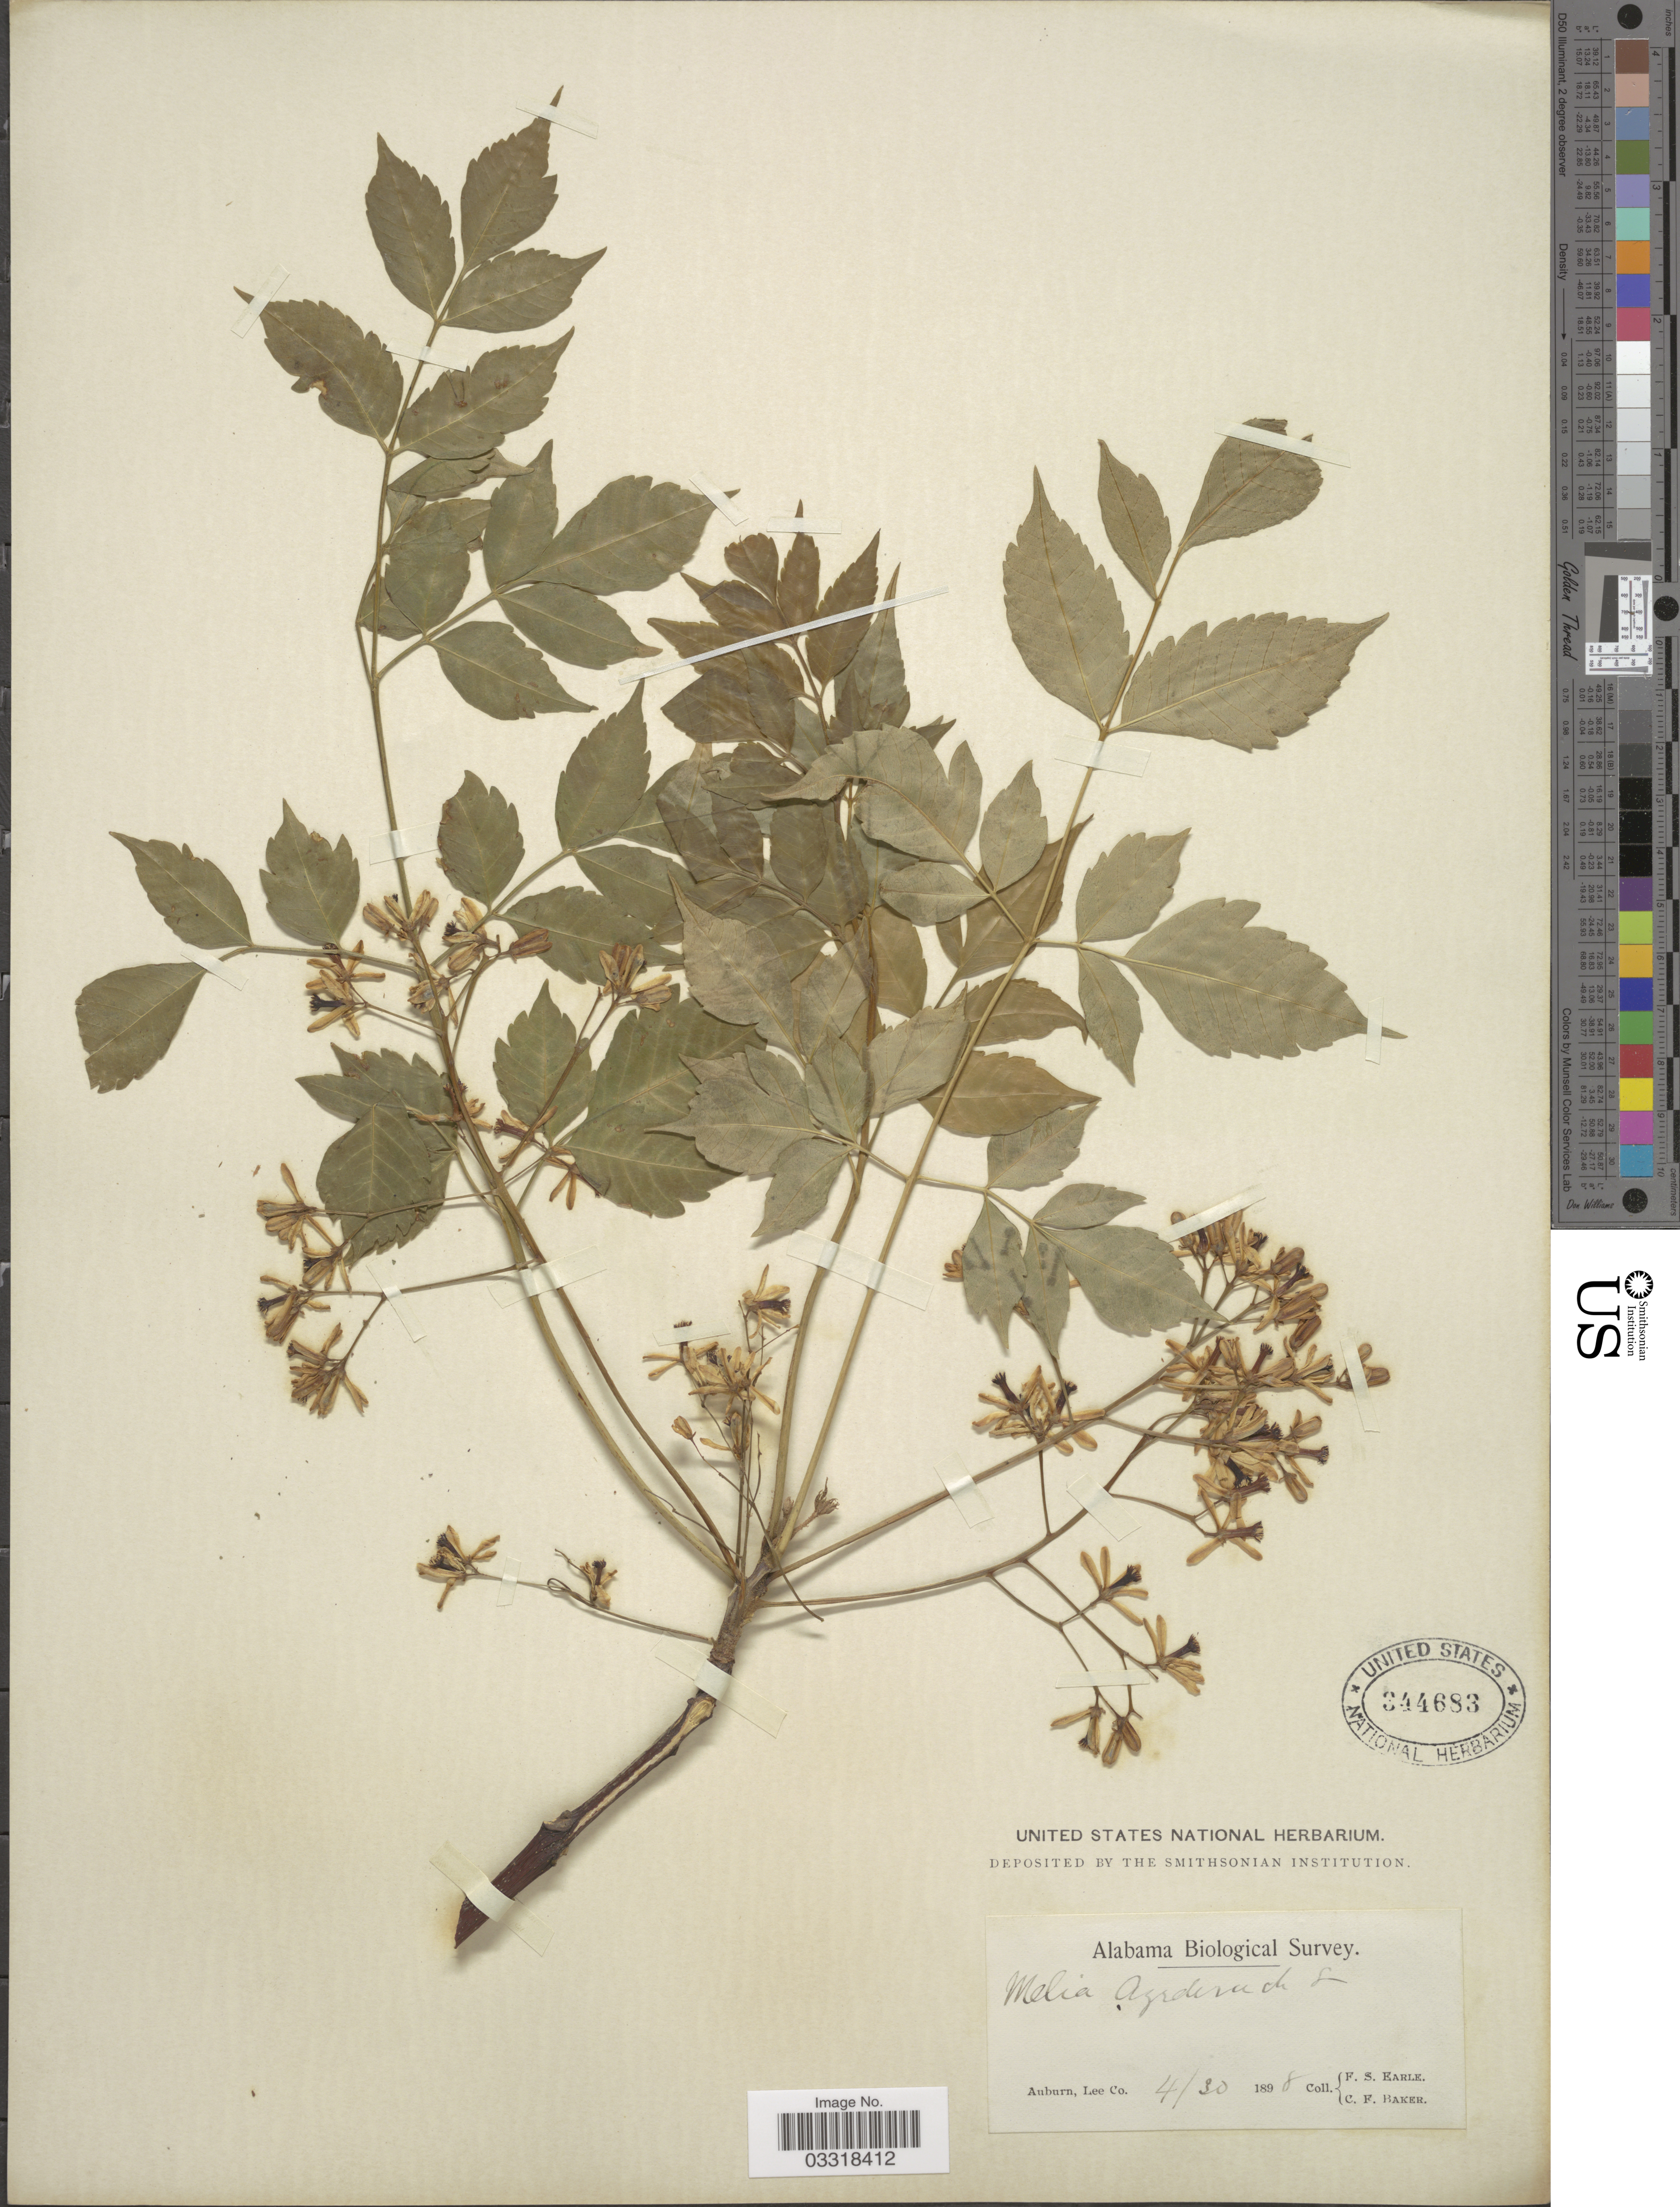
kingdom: Plantae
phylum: Tracheophyta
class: Magnoliopsida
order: Sapindales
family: Meliaceae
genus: Melia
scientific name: Melia azedarach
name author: L.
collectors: F. S. Earle & C. F. Baker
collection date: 1898-04-30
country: United States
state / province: Alabama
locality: Auburn, Lee Co.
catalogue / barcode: US 344683